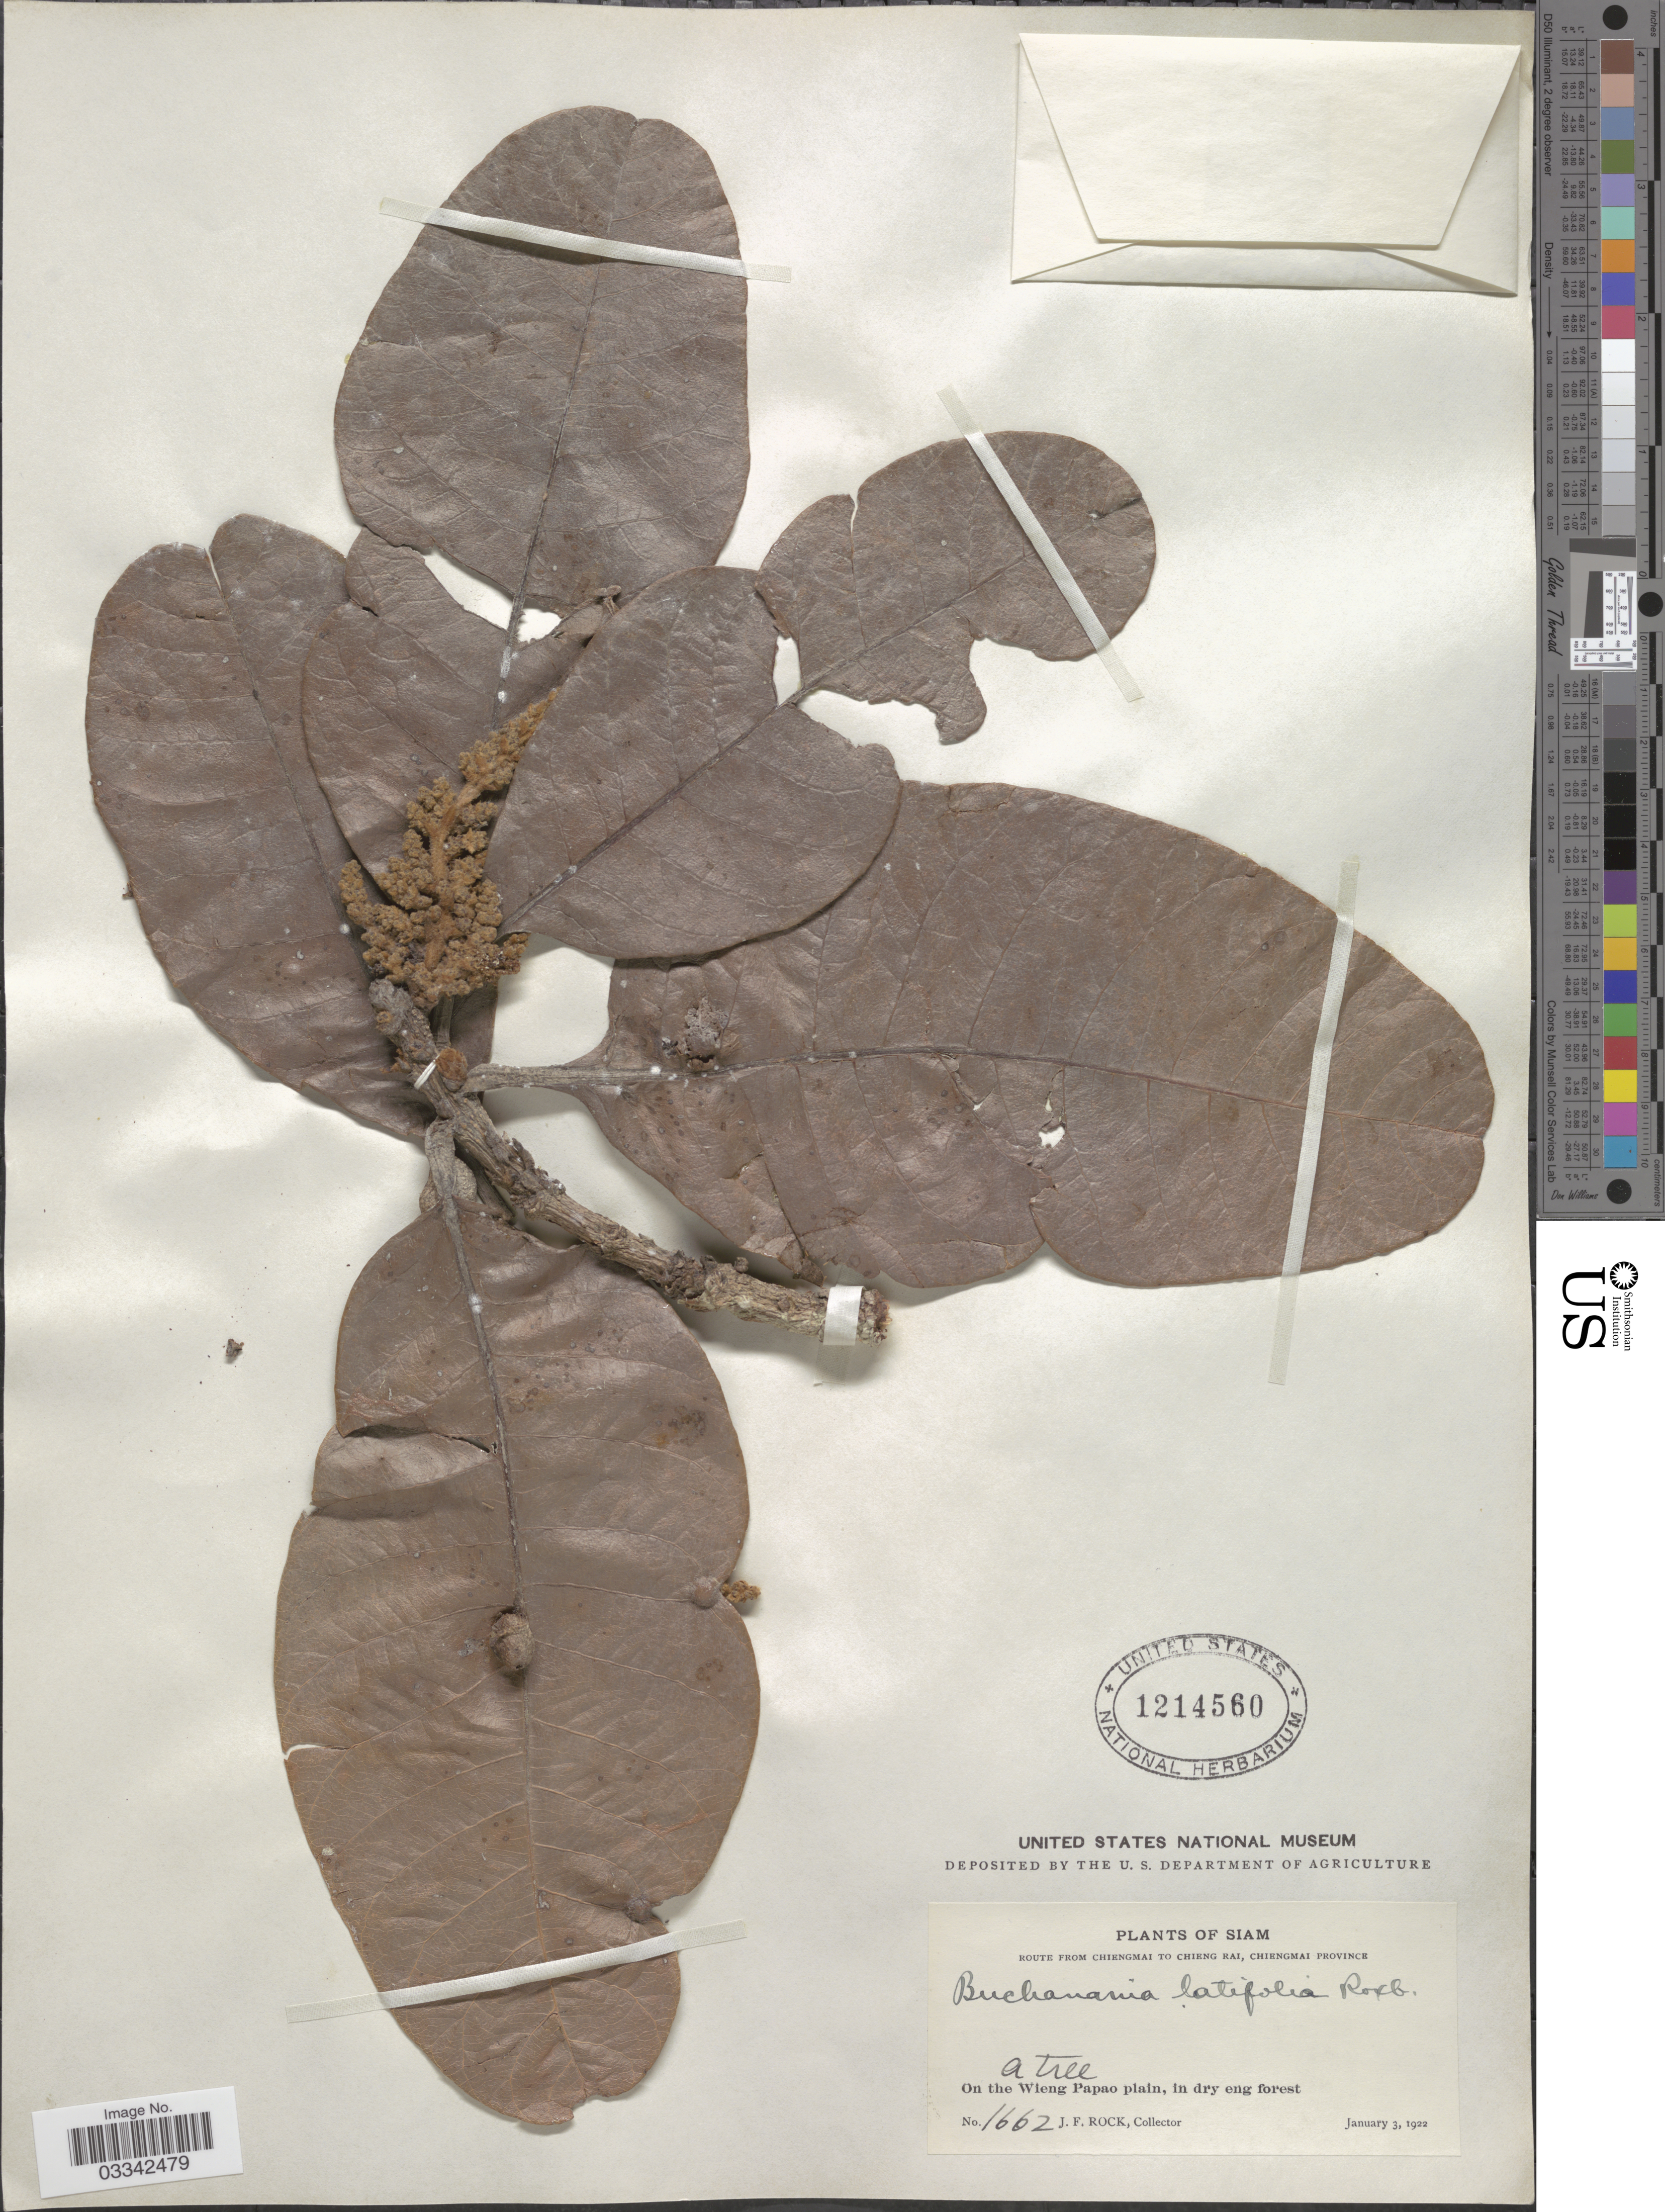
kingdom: Plantae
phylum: Tracheophyta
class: Magnoliopsida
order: Sapindales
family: Anacardiaceae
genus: Buchanania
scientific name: Buchanania latifolia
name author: Roxb.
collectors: J. Rock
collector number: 1662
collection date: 1922-01-03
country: Thailand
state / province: Chiang Mai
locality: Siam. Route from Chiengmai to Chieng Rai, Chiengmai Province. On the Wieng Papao plain.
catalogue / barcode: US 1214560